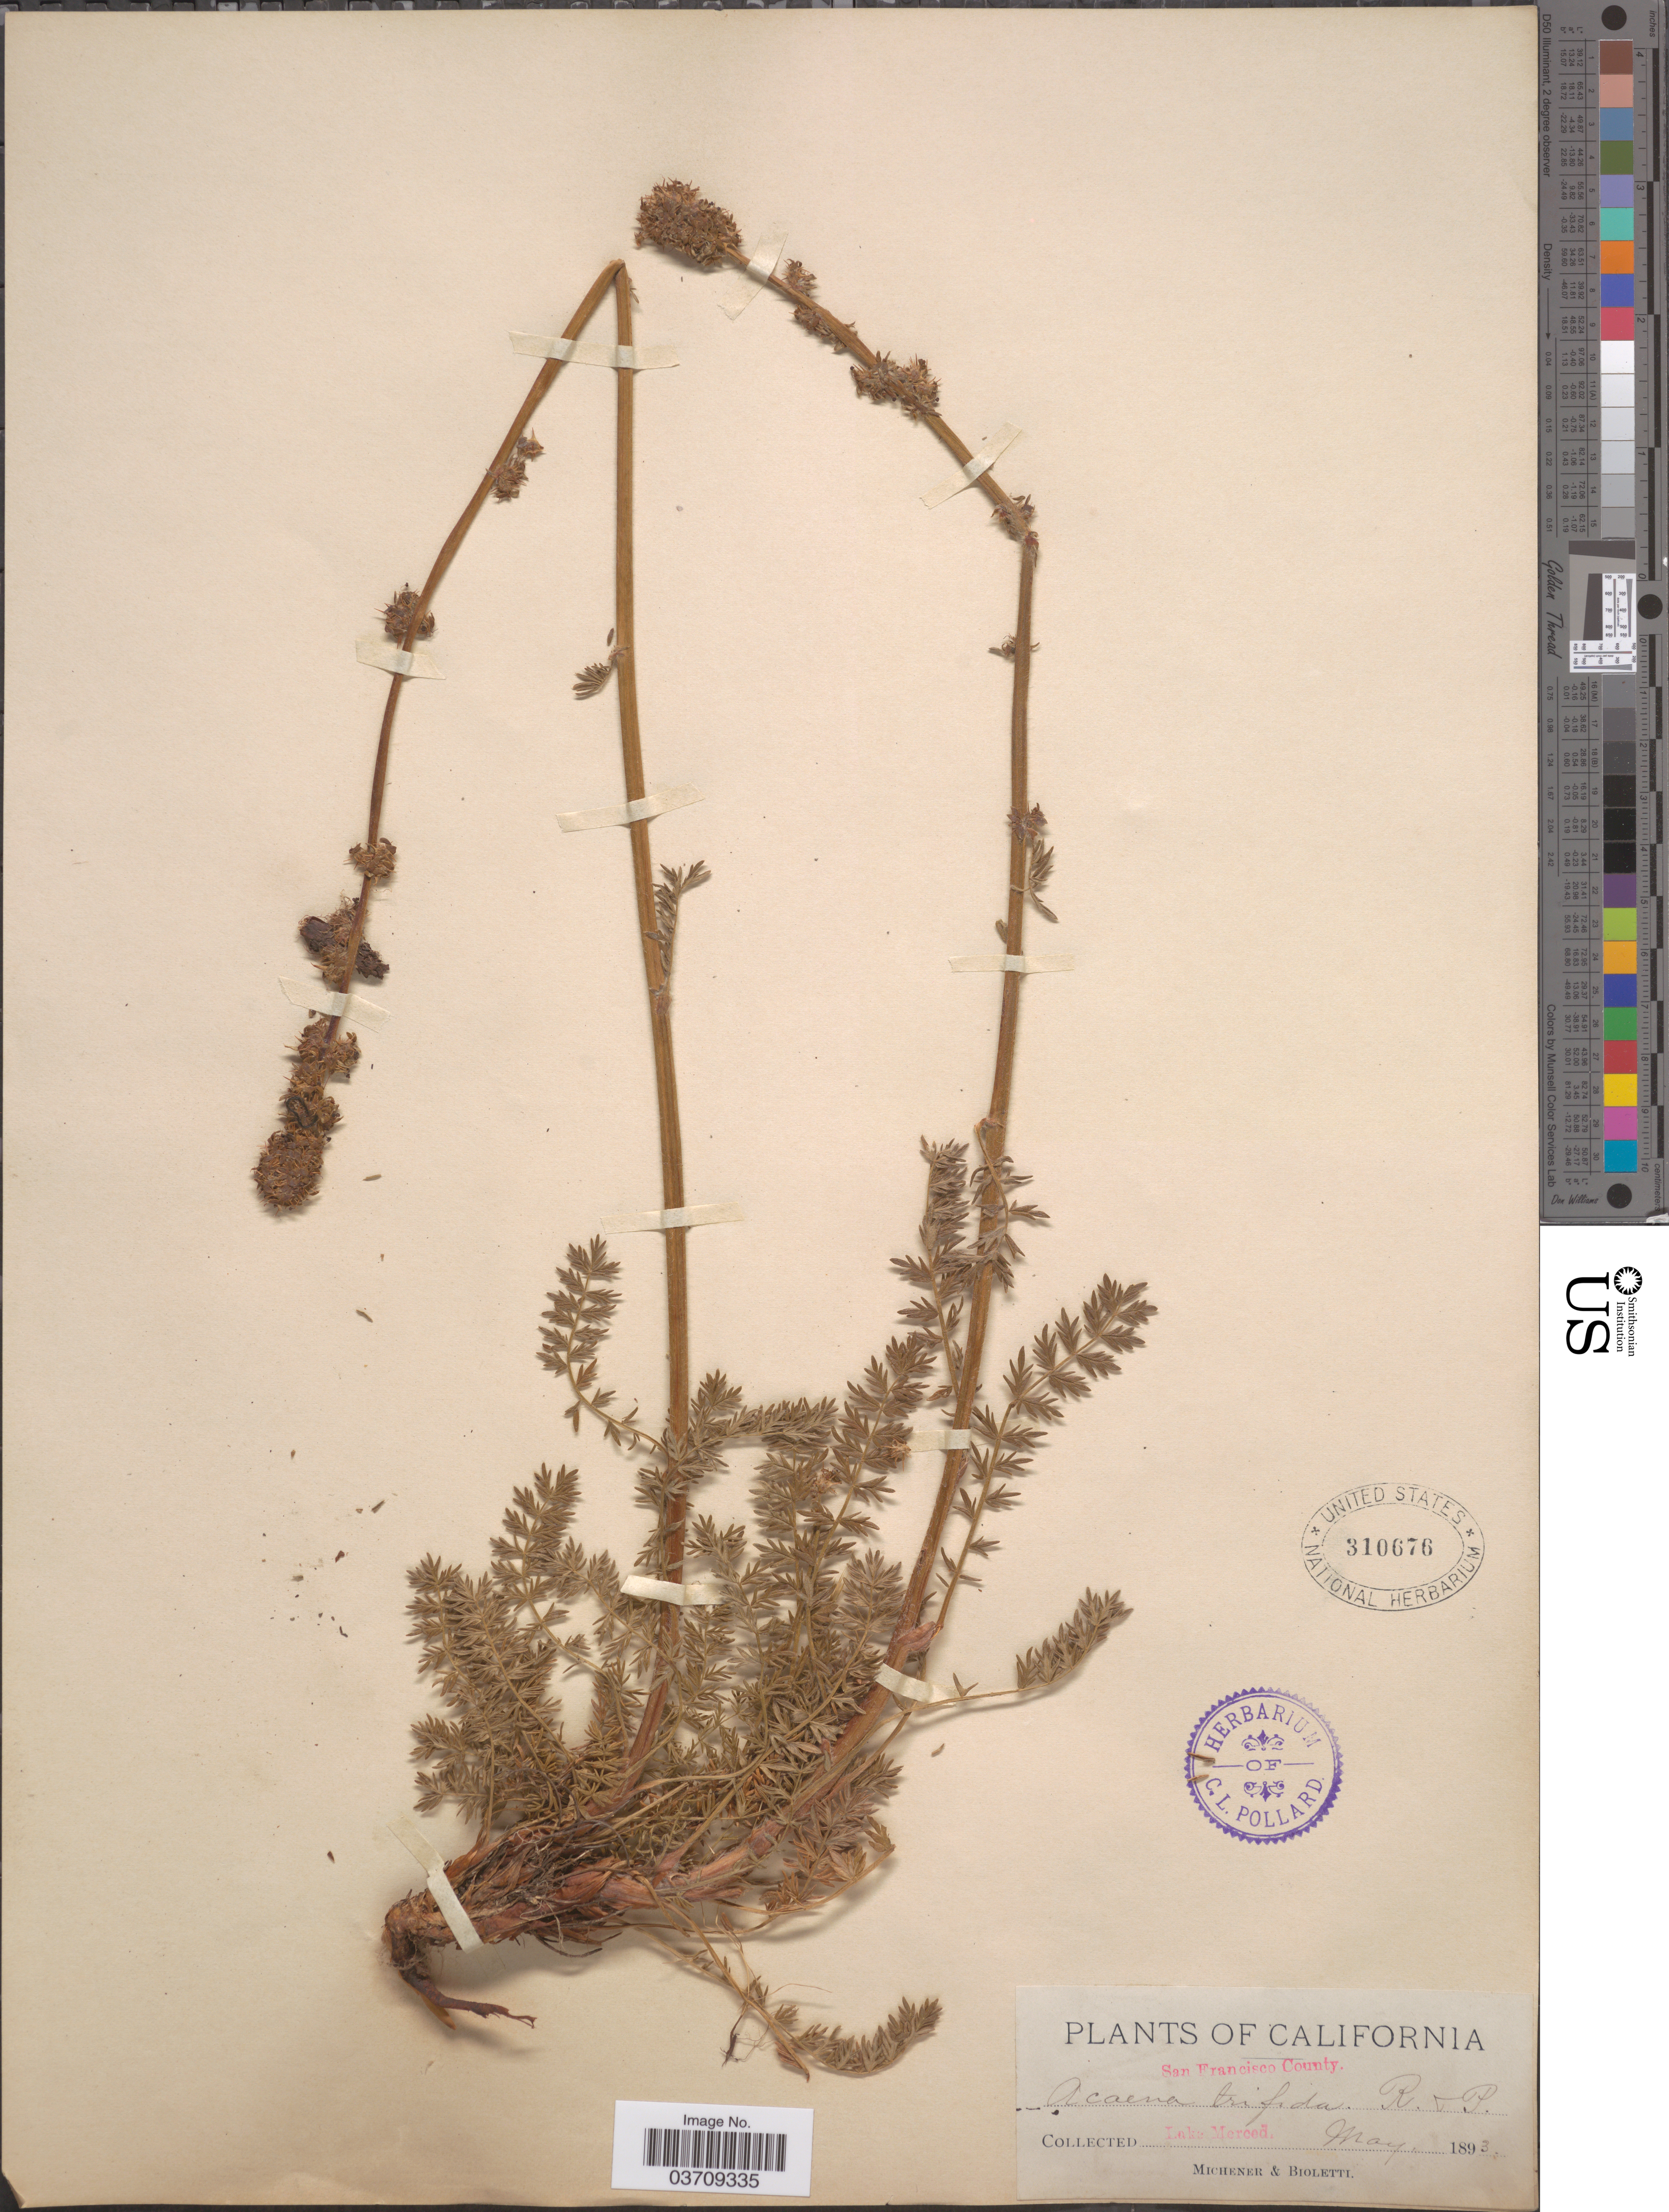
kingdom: Plantae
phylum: Tracheophyta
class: Magnoliopsida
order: Rosales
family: Rosaceae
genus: Acaena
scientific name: Acaena trifida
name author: Ruiz & Pav.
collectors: -. Michener & -- Bioletti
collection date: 1893-05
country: United States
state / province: California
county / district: San Francisco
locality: San Francisco County. Lake Merced.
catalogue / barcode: US 310676